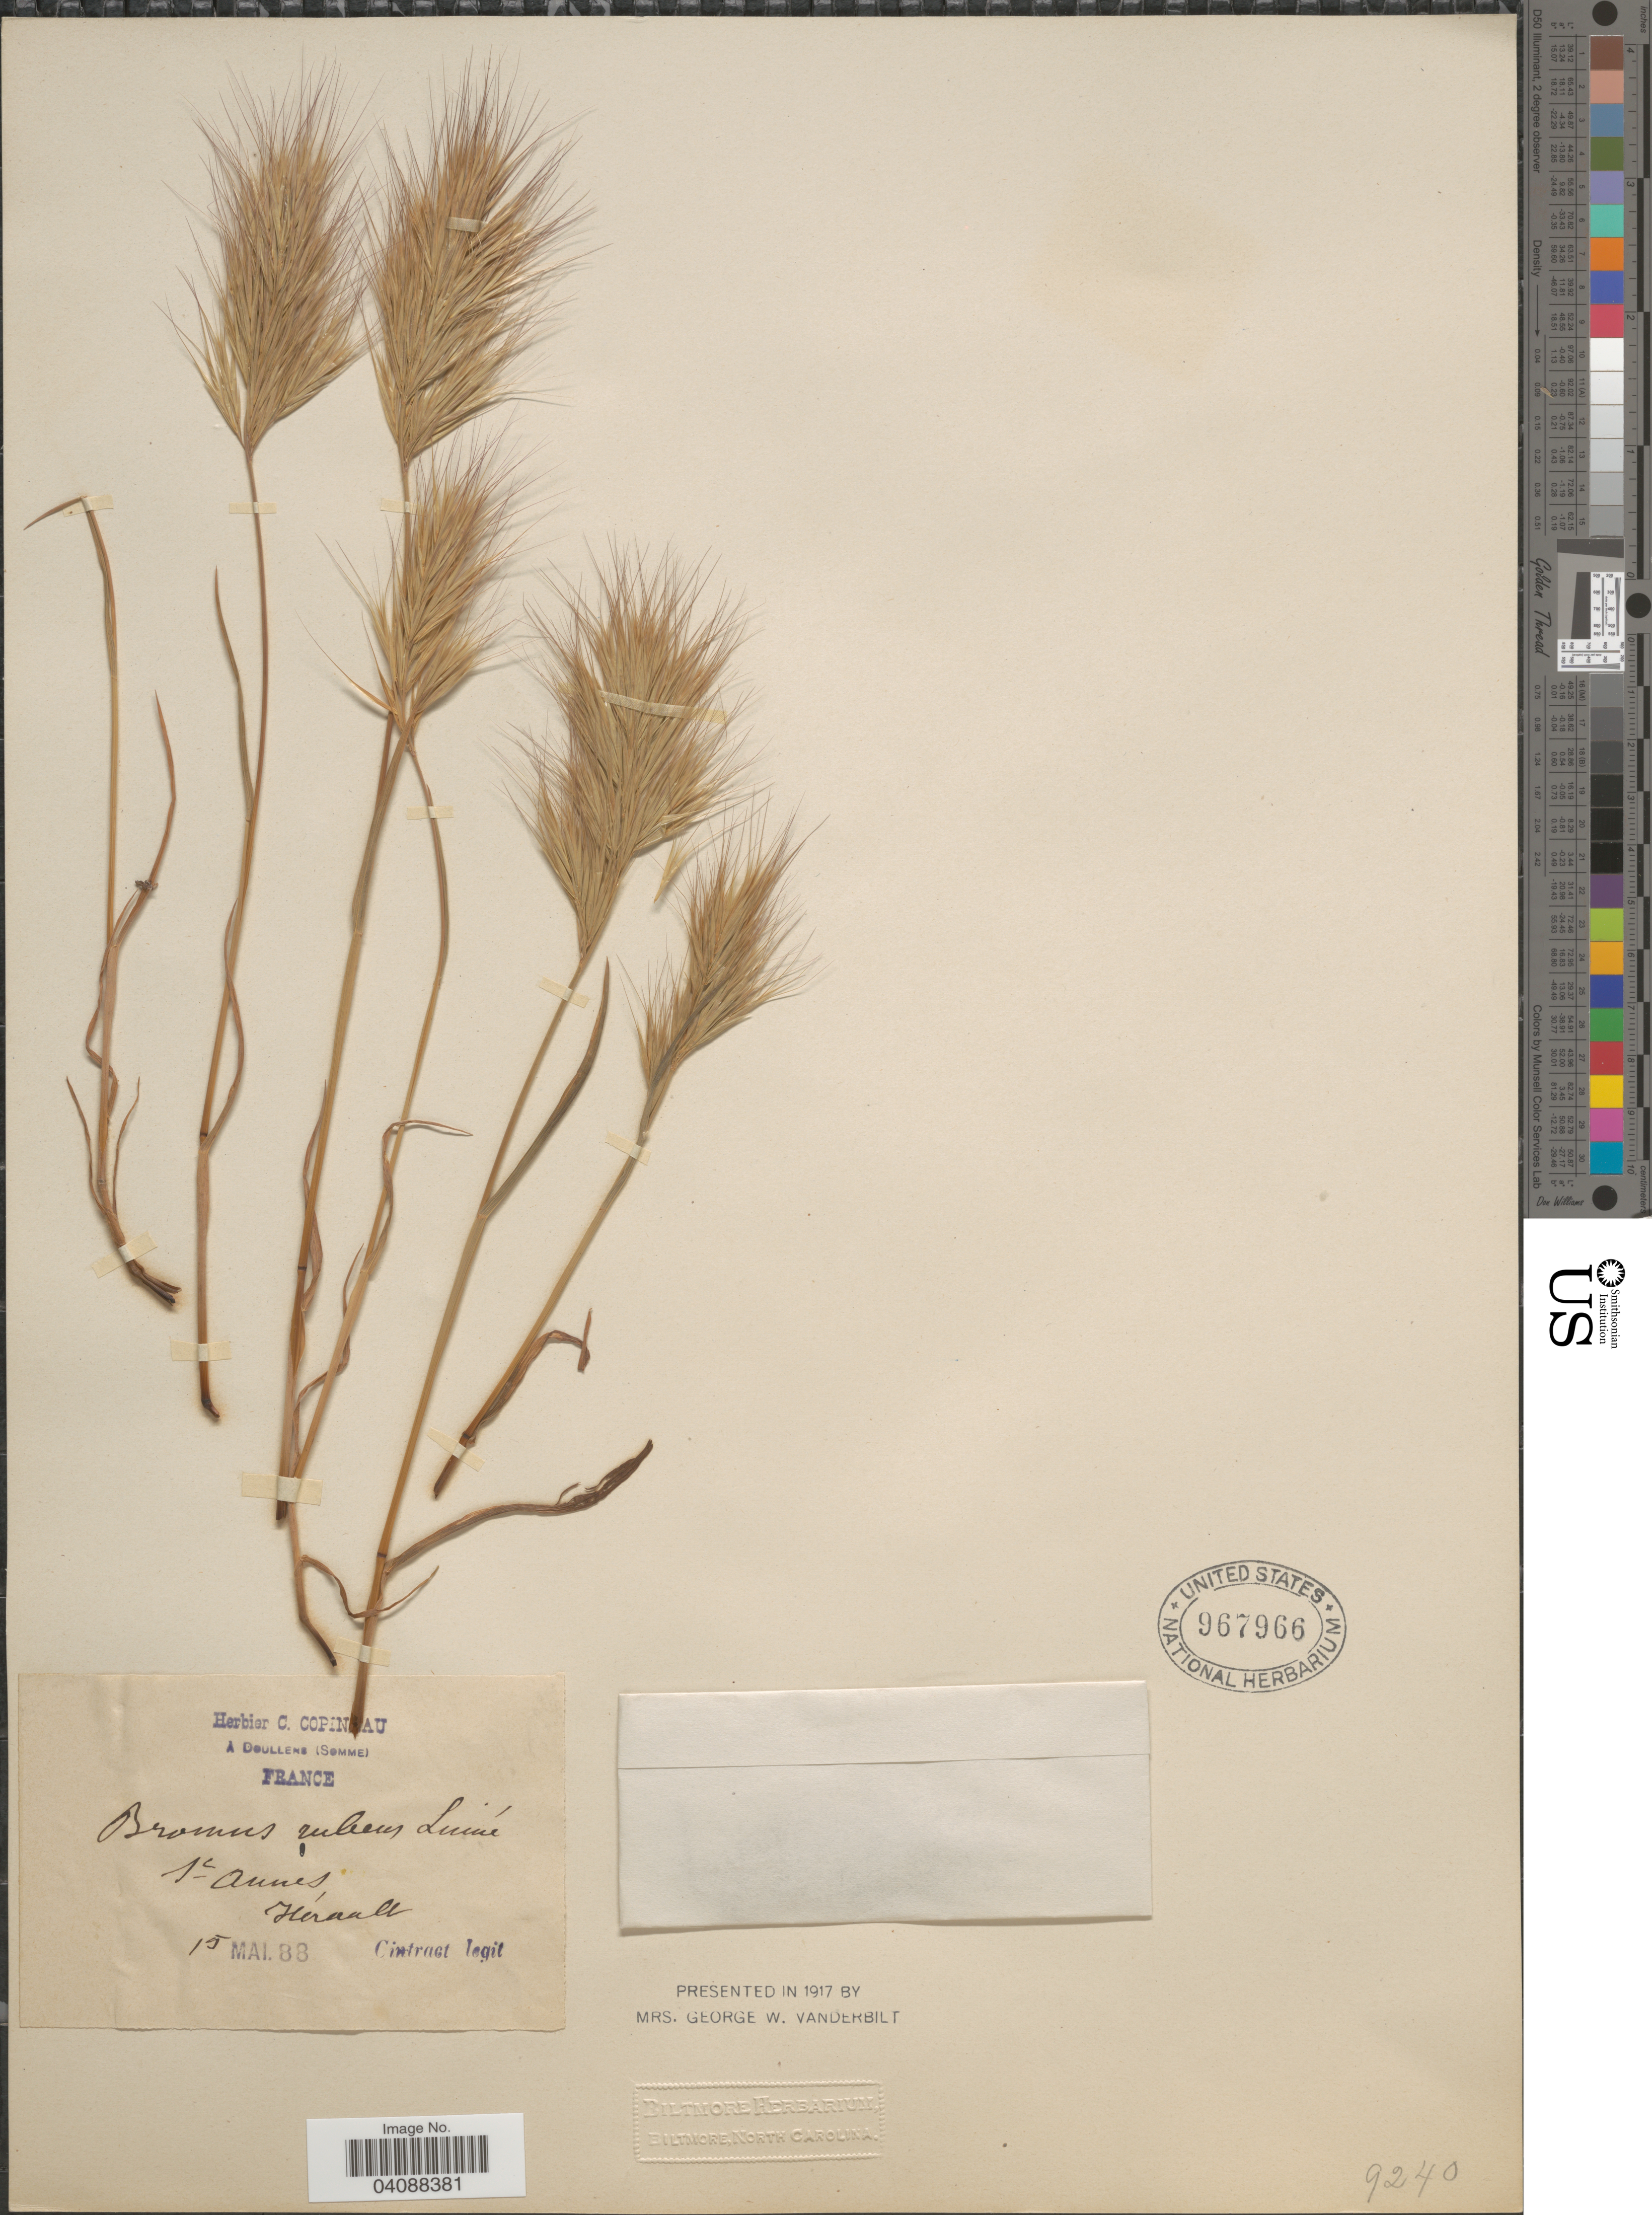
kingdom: Plantae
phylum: Tracheophyta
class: Liliopsida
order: Poales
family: Poaceae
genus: Bromus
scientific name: Bromus rubens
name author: L.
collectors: Cintract, --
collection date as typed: Transcribed d/m/y: 15/5/88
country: France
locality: St Annes. Hérault.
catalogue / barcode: US 967966